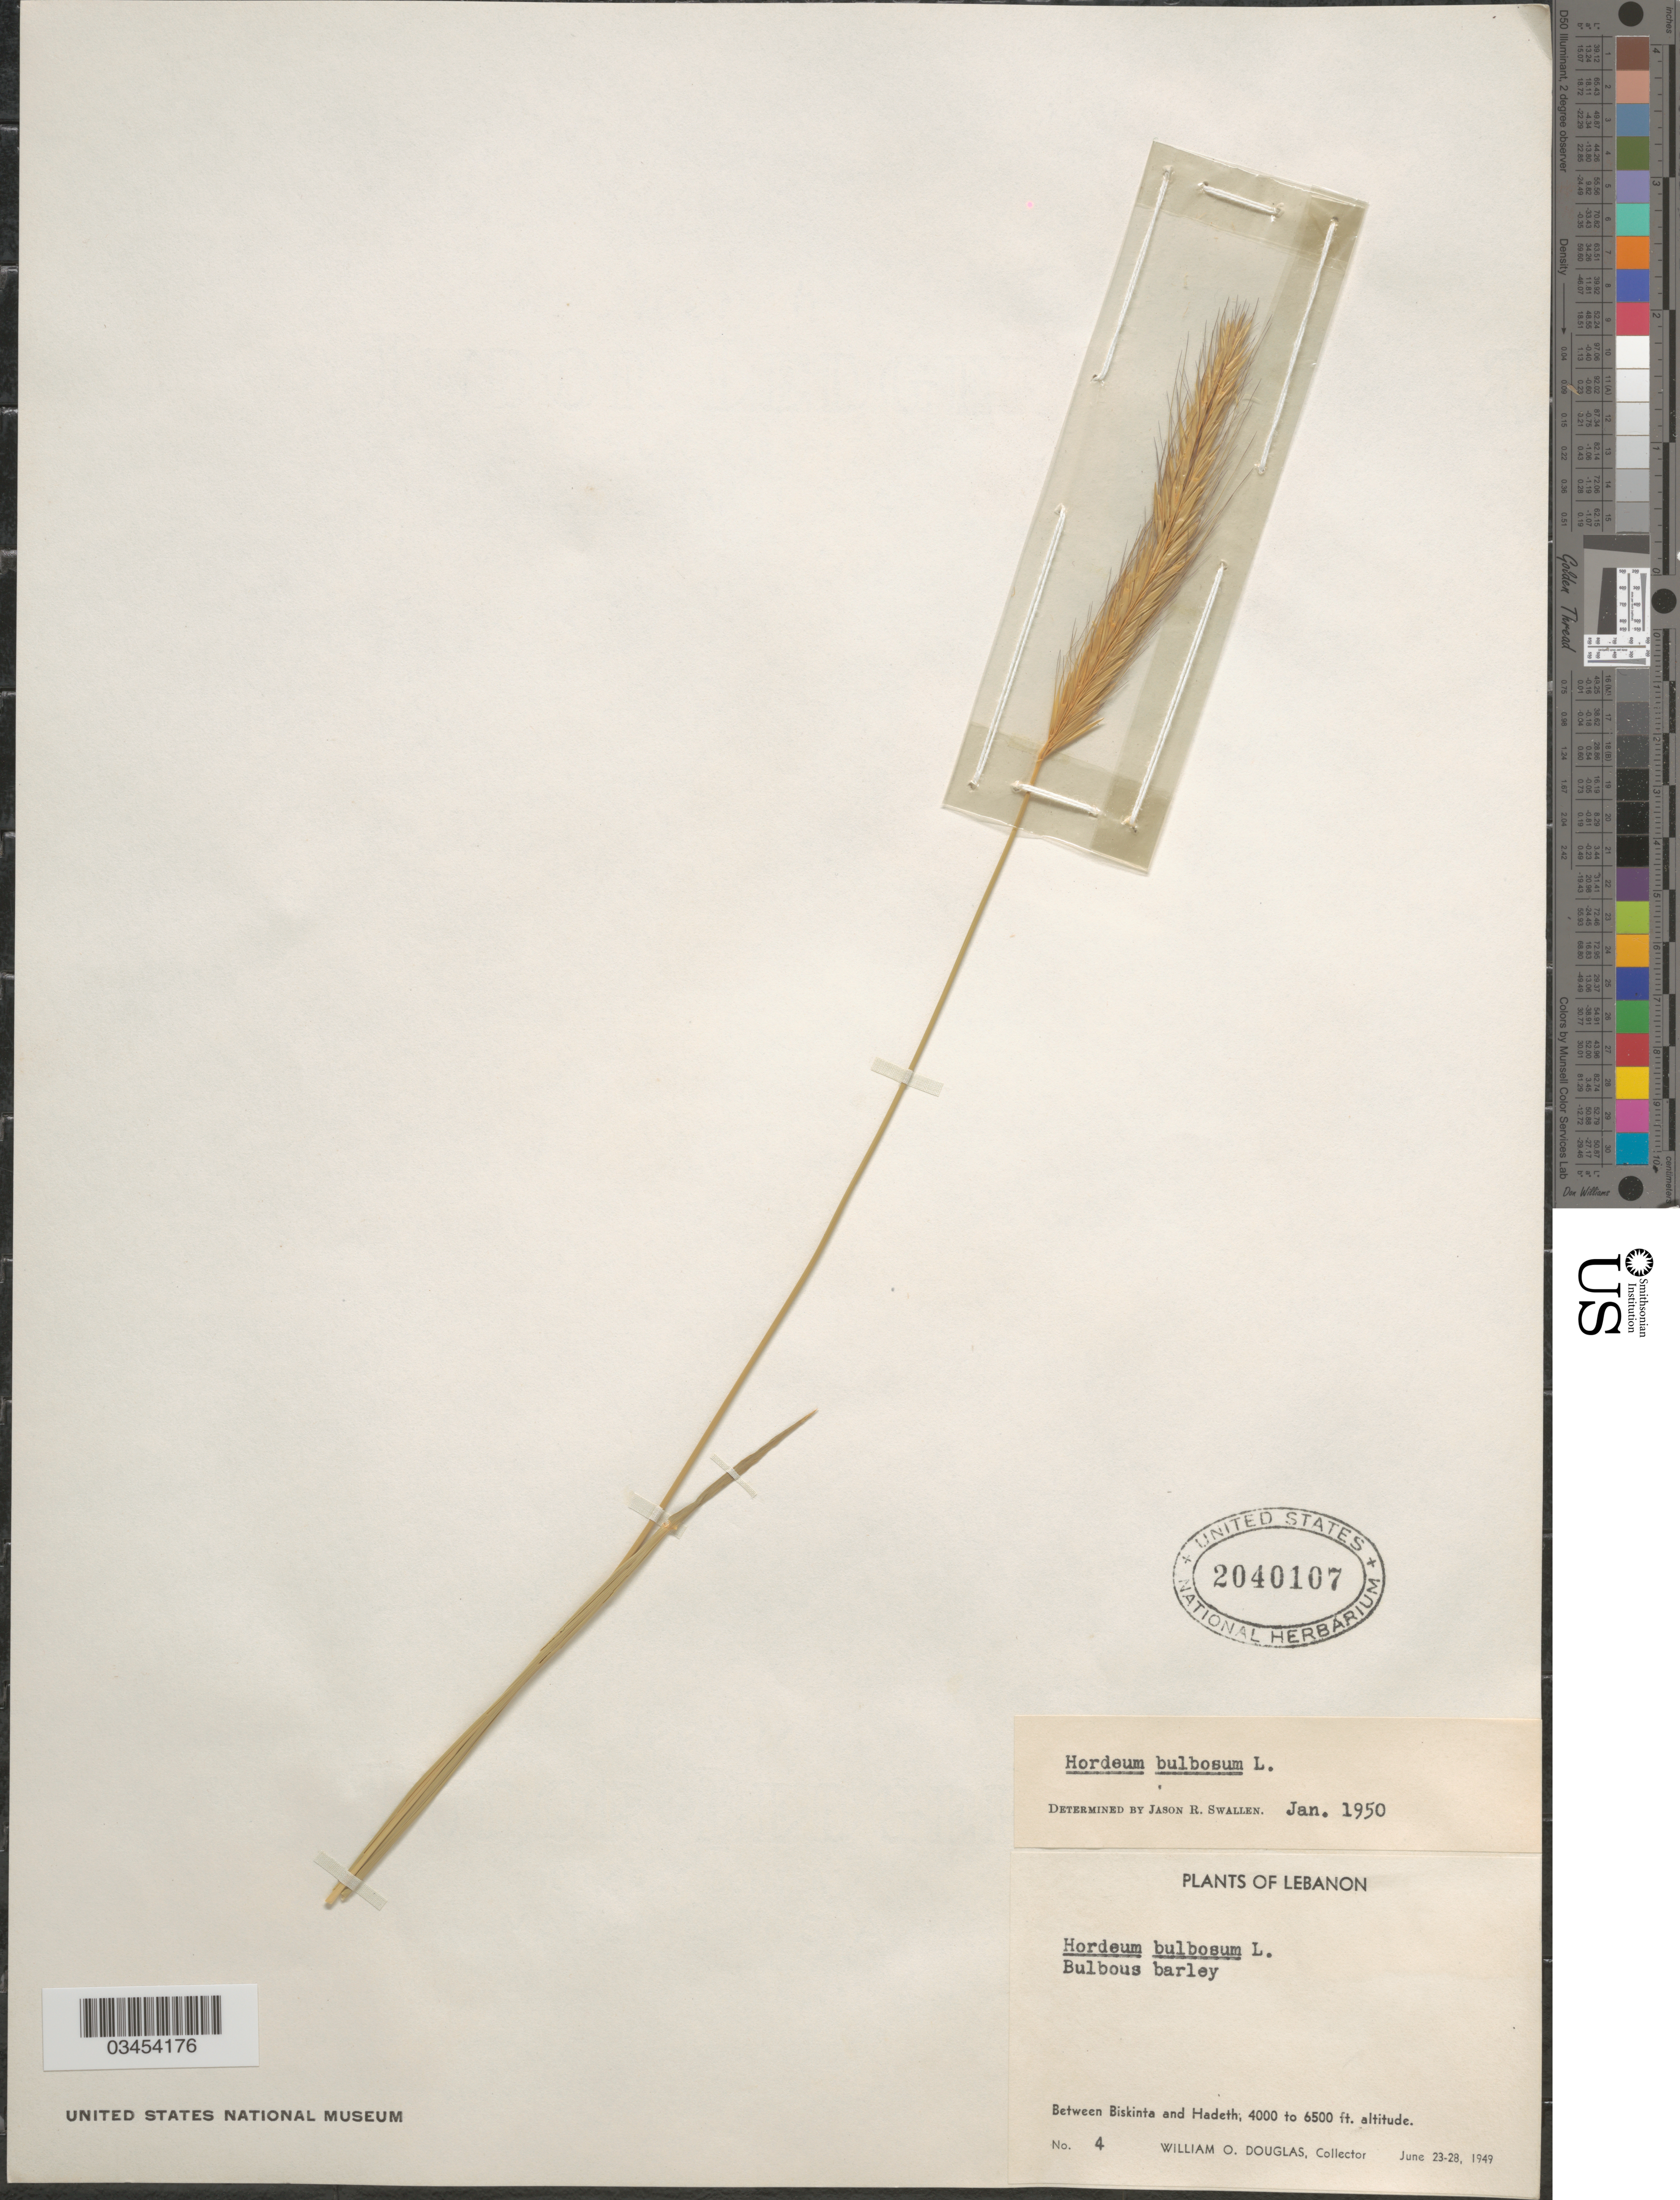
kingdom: Plantae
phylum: Tracheophyta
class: Liliopsida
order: Poales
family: Poaceae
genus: Hordeum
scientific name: Hordeum bulbosum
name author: L.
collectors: W. Douglas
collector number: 4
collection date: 1949-06-23/1949-06-28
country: Lebanon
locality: Between Biskinta and Hadeth.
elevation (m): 1219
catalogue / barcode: US 2040107